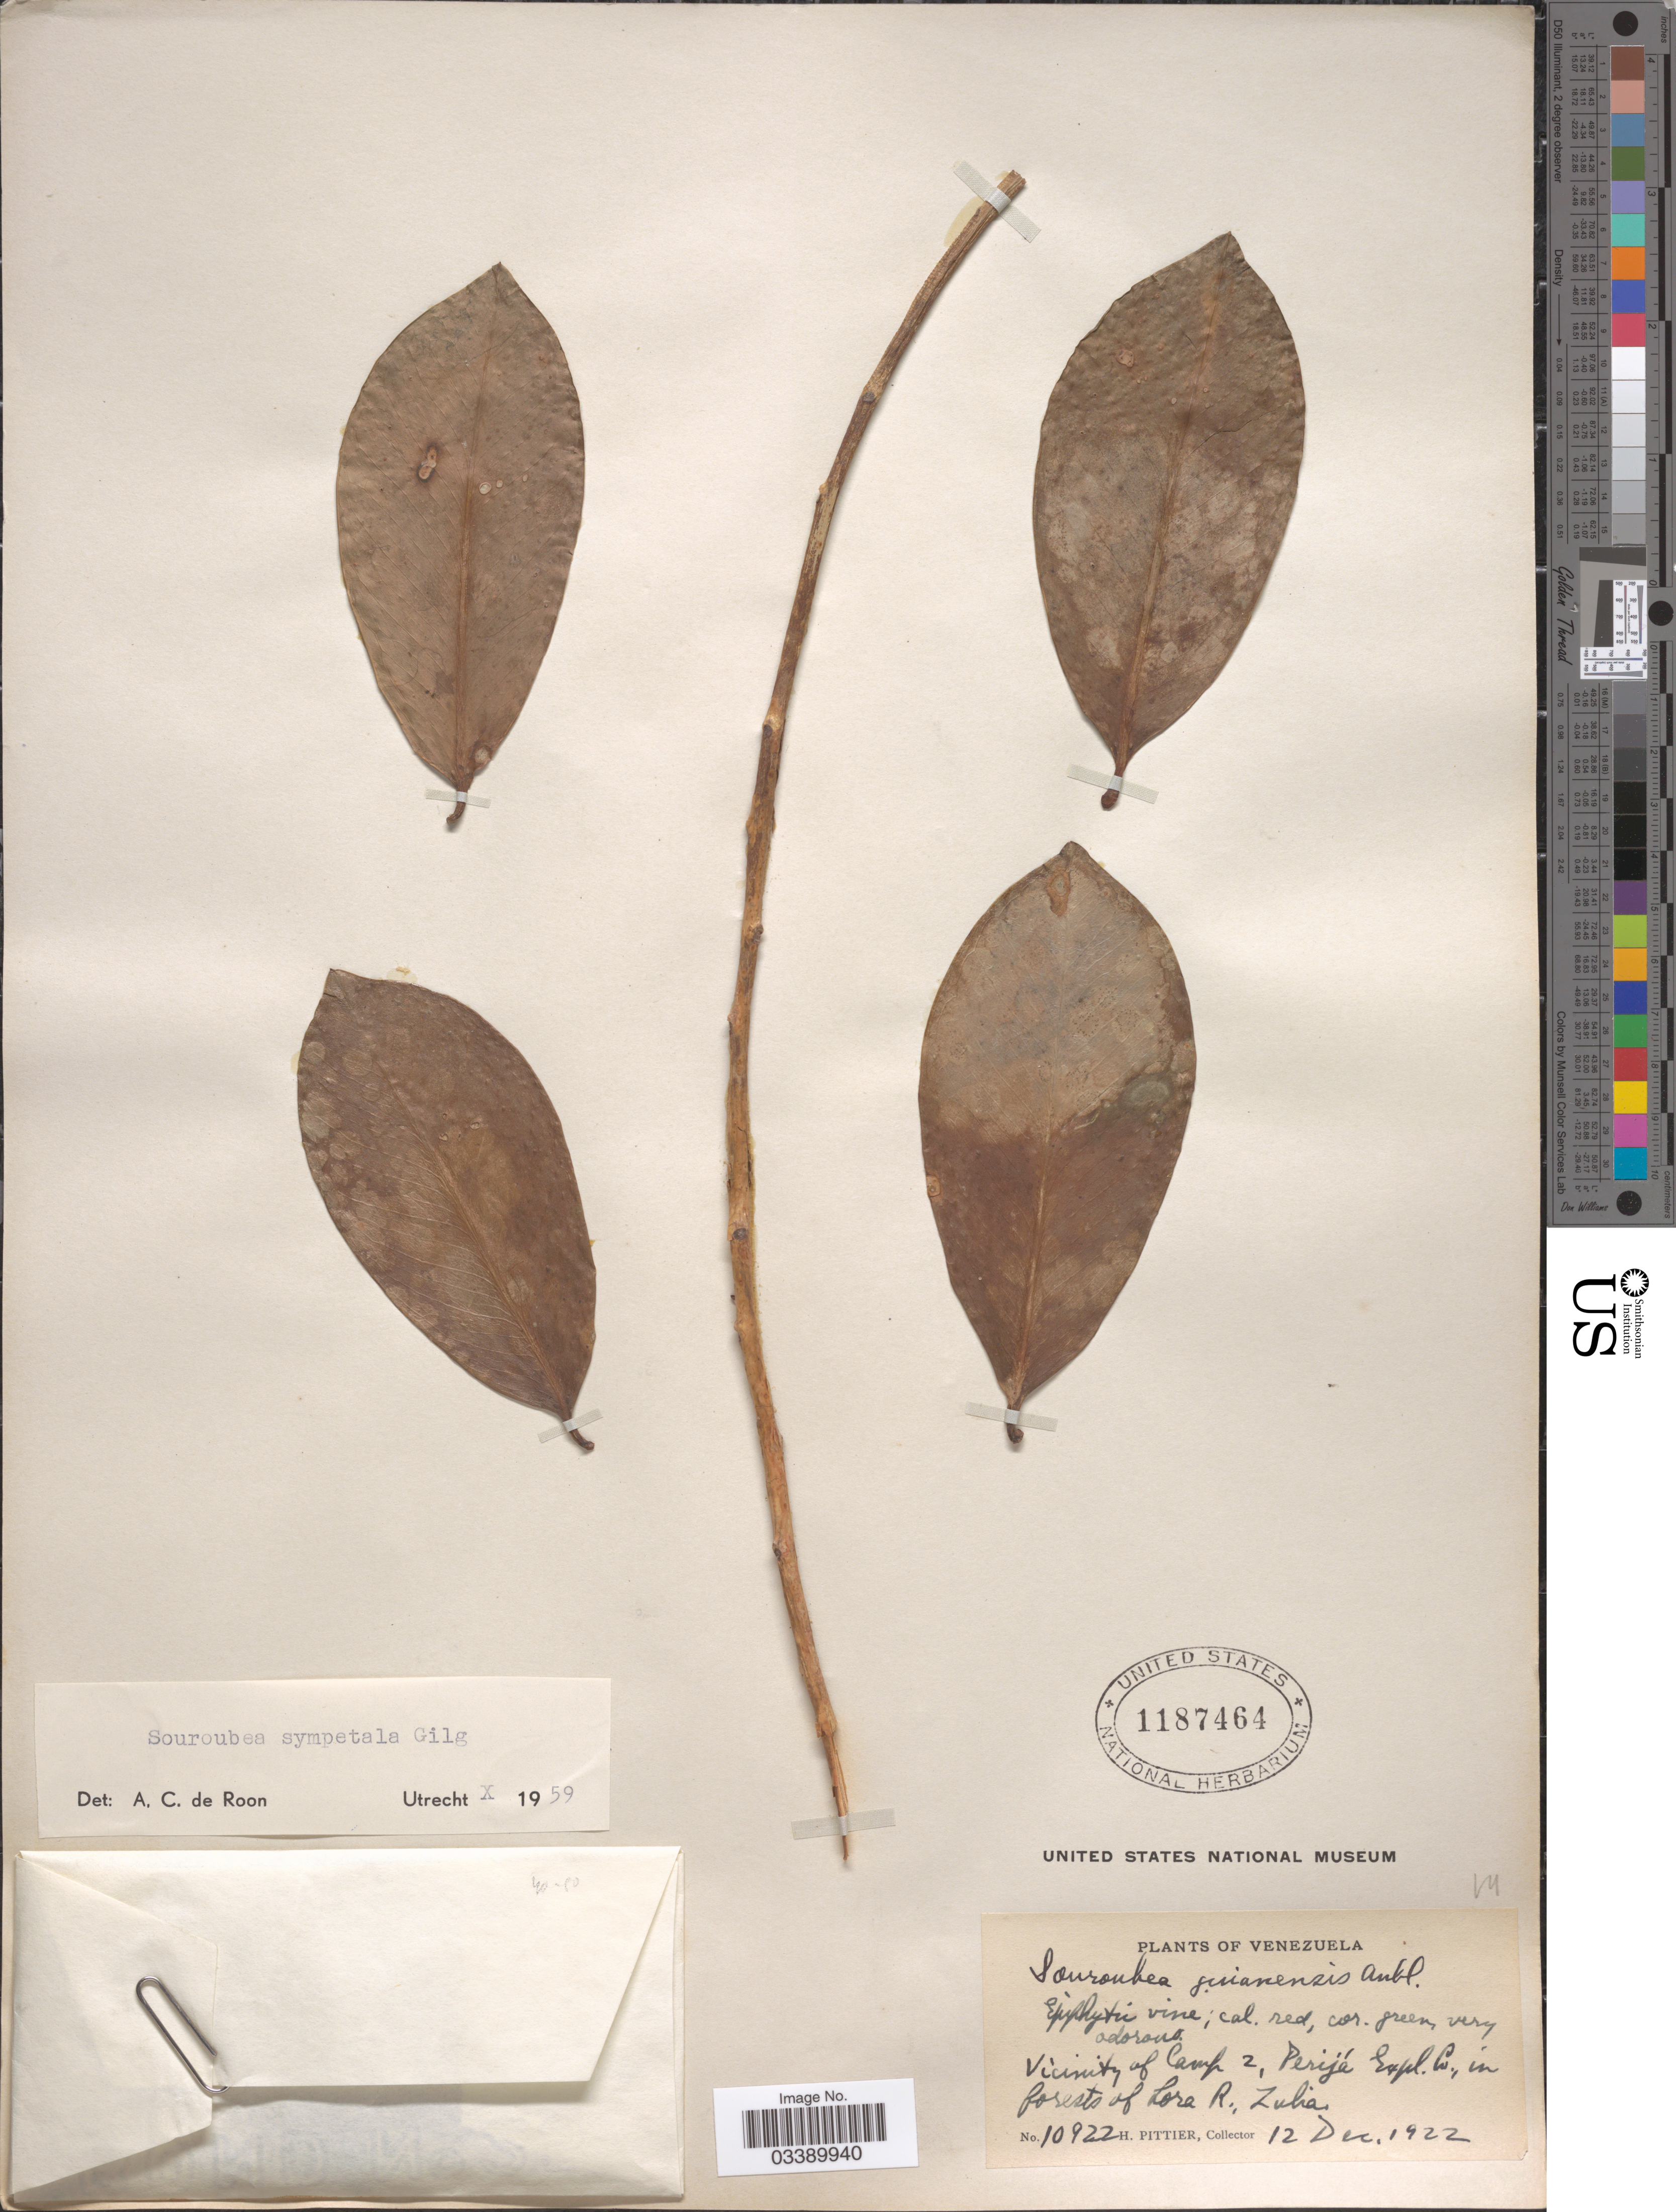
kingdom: Plantae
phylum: Tracheophyta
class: Magnoliopsida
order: Ericales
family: Marcgraviaceae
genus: Souroubea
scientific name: Souroubea sympetala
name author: Gilg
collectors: H. F. Pittier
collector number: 10922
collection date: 1922-12-12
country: Venezuela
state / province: Zulia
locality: Vicinity of Camp 2, Perijá Expl. Co., in forests of Lora R.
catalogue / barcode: US 1187464